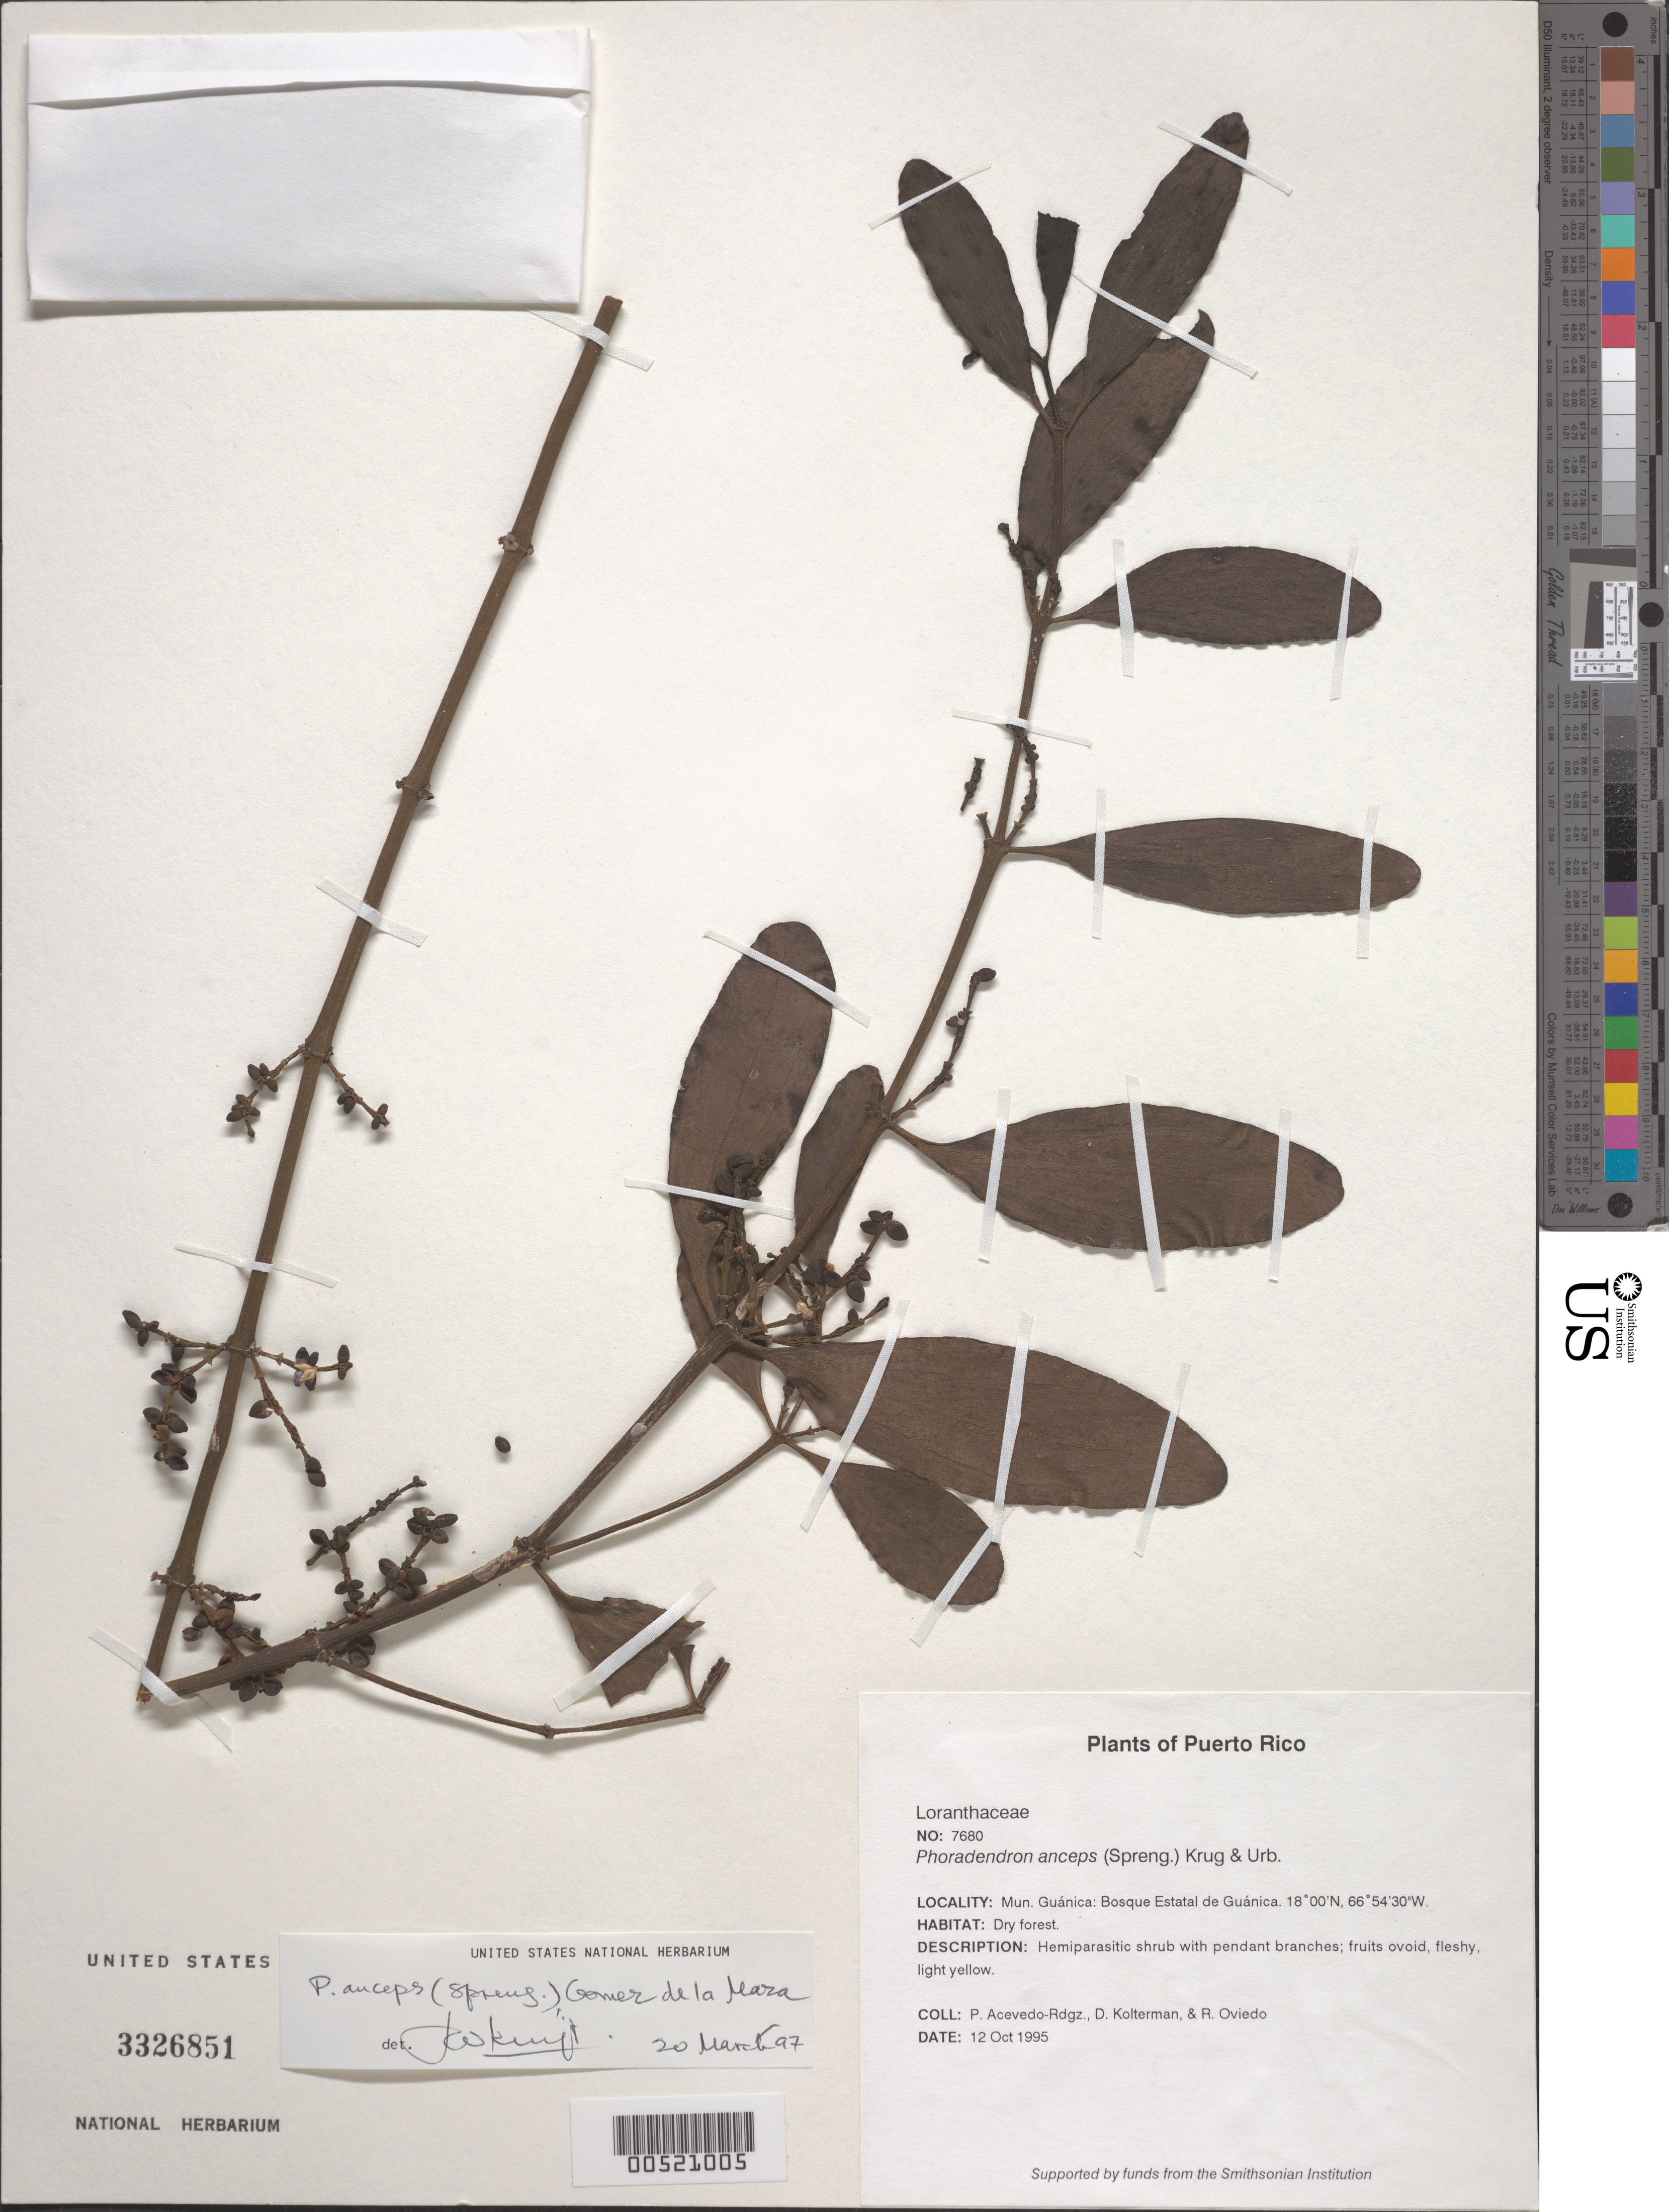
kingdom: Plantae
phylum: Tracheophyta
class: Magnoliopsida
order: Santalales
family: Viscaceae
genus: Phoradendron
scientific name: Phoradendron anceps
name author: (Spreng.) M. Gómez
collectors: P. Acevedo-Rodr., D. Kolterman & R. Oviedo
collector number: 7680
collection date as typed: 12 Oct 1995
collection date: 1995-10-12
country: Puerto Rico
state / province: Guánica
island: Puerto Rico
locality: Guánica; Bosque Estatal de Guánica; by parking area close to ranger's station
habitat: Dry forest.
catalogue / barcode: US 3326851